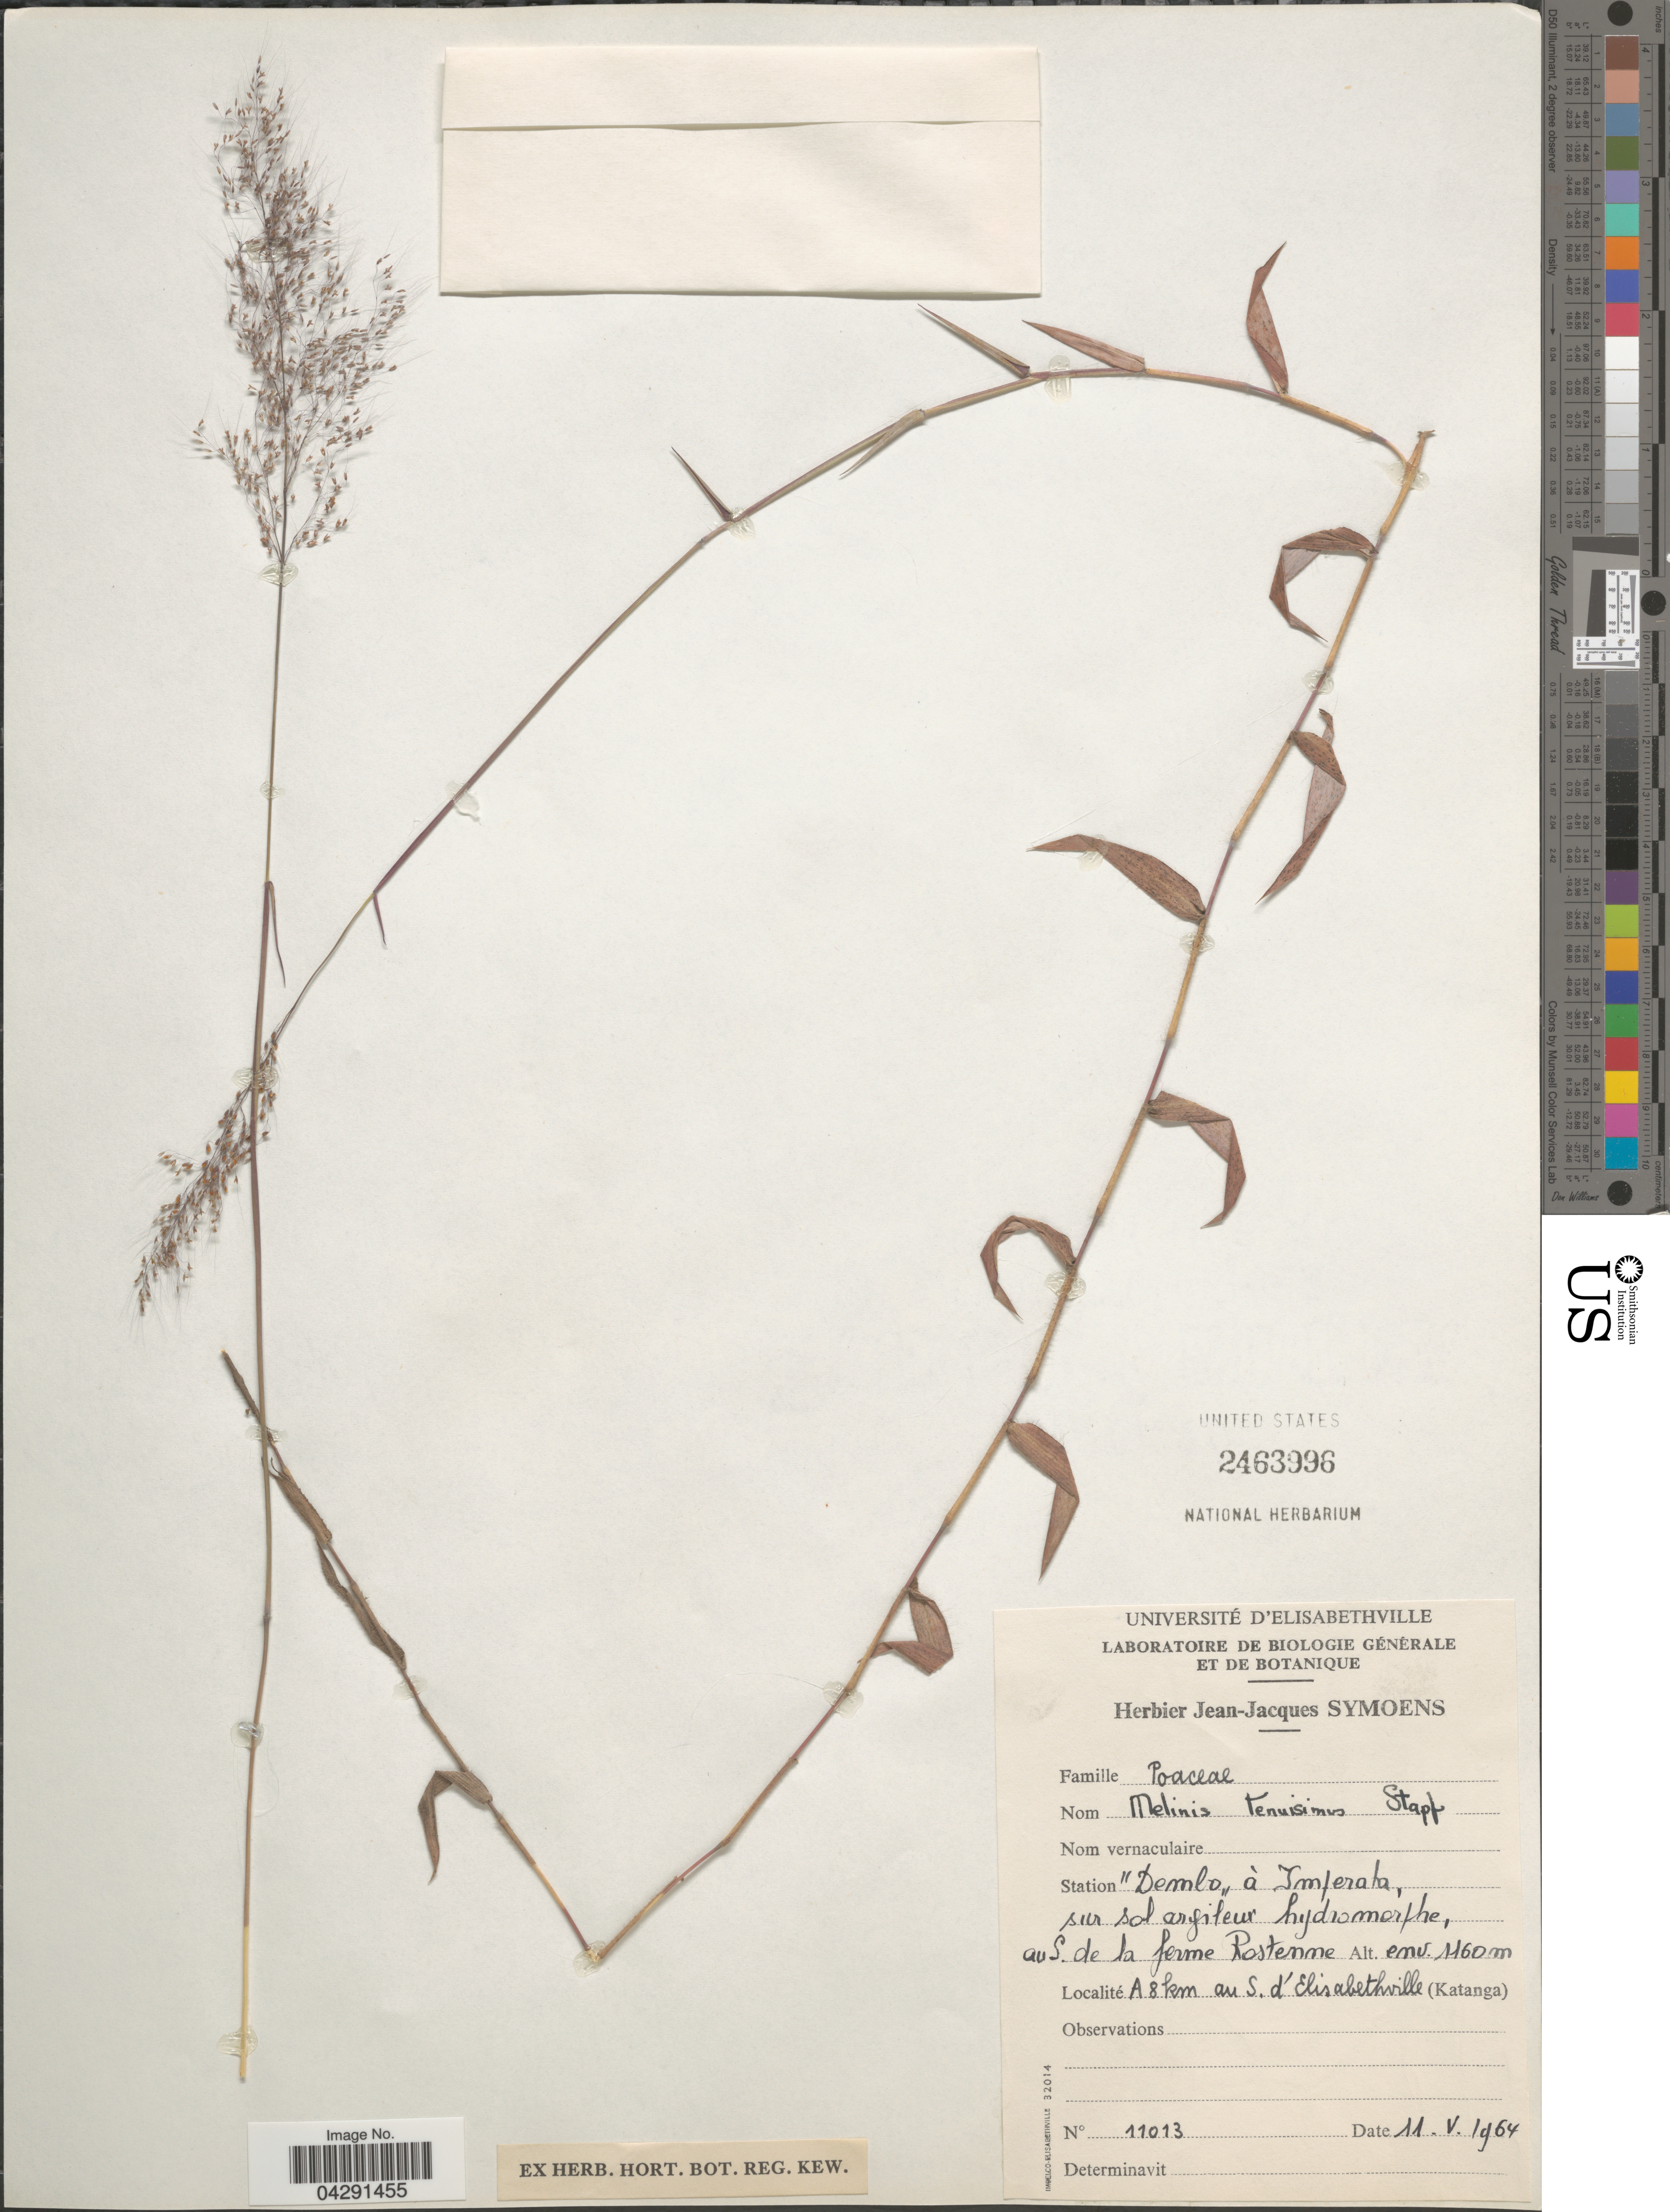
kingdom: Plantae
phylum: Tracheophyta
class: Liliopsida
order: Poales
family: Poaceae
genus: Melinis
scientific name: Melinis minutiflora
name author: P. Beauv.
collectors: J. Symoens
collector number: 11013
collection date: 1964-05-11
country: Congo, Democratic Republic of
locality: Demlo, Katanga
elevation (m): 1160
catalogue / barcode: US 2463996